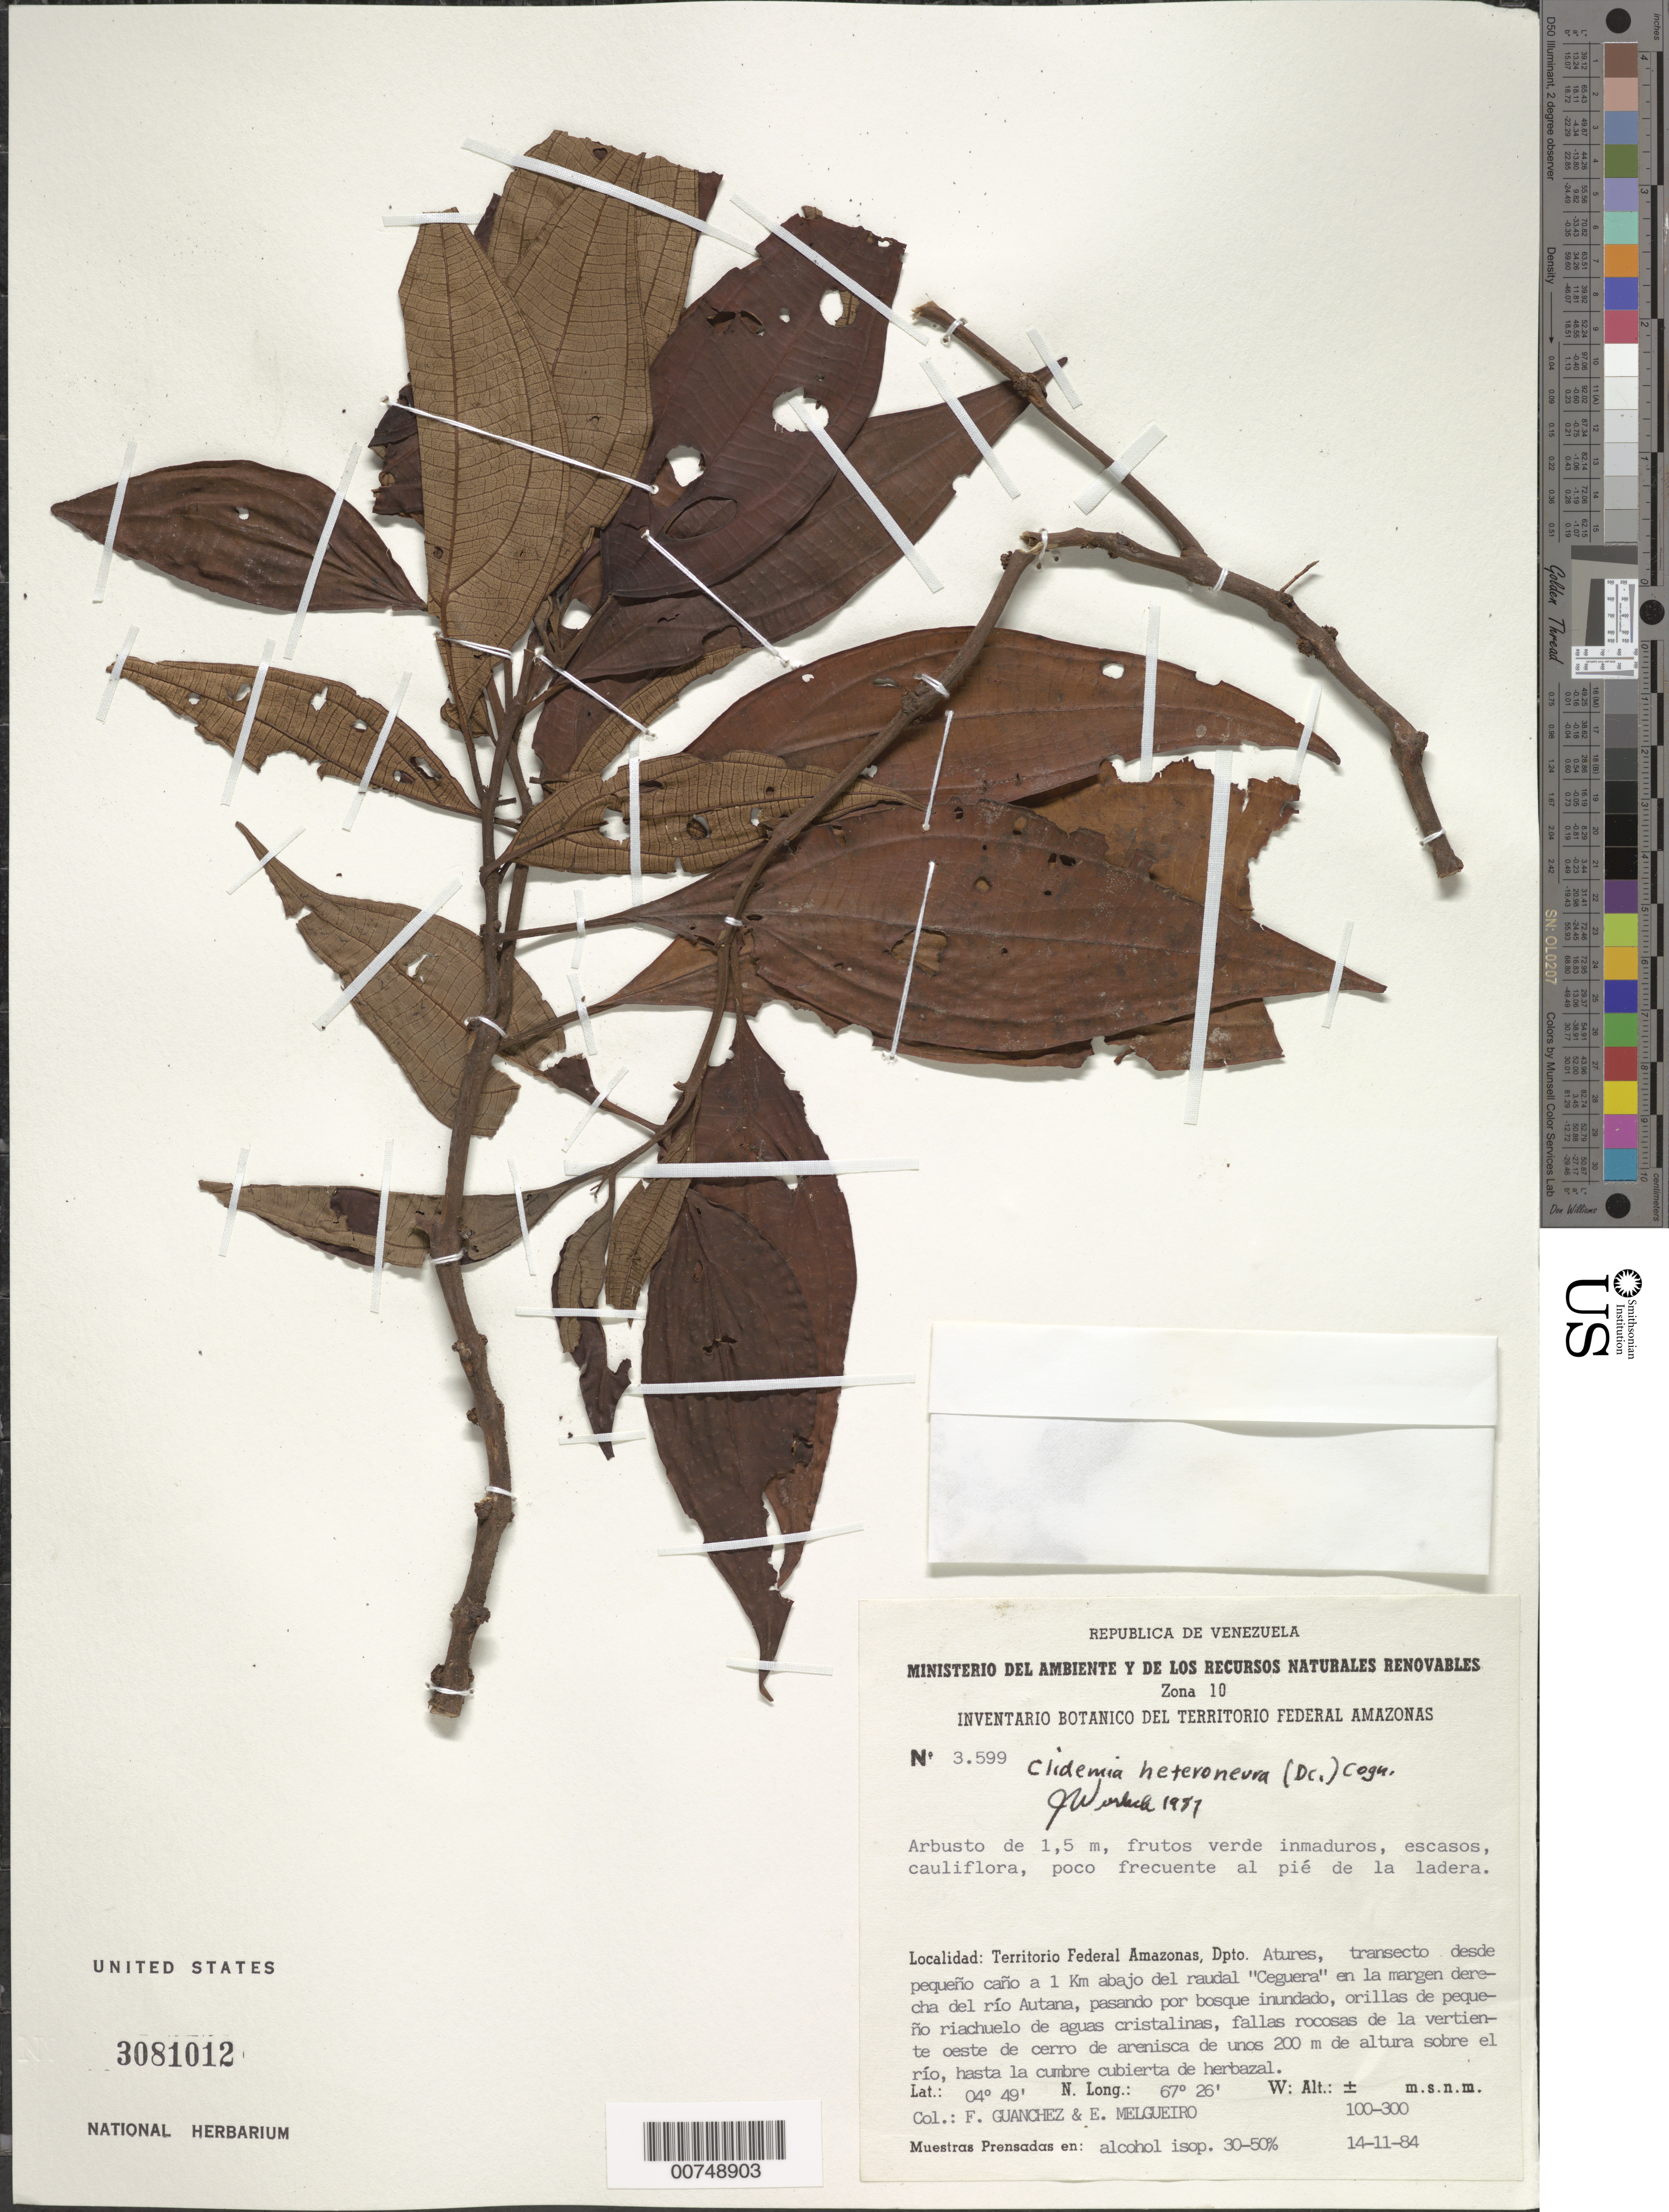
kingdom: Plantae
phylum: Tracheophyta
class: Magnoliopsida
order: Myrtales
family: Melastomataceae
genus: Clidemia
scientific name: Clidemia heteroneura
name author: (DC.) Cogn.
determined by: Wurdack, John J., (US), US (UNITED STATES)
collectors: F. Guánchez M.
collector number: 3599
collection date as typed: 14-Nov-84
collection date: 1984-11-14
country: Venezuela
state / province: Amazonas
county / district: Atures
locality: Río Autana, en la margen derecha, transecto desde pequeno cano a 1 km abajo del raudal "Ceguera"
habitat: Pasando por bosque inundado, orillas de pequeno riachuelo de aguas cristalinas, falls rocosas de la vertiente oeste de cerro de arenisca de unos…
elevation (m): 100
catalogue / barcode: US 3081012